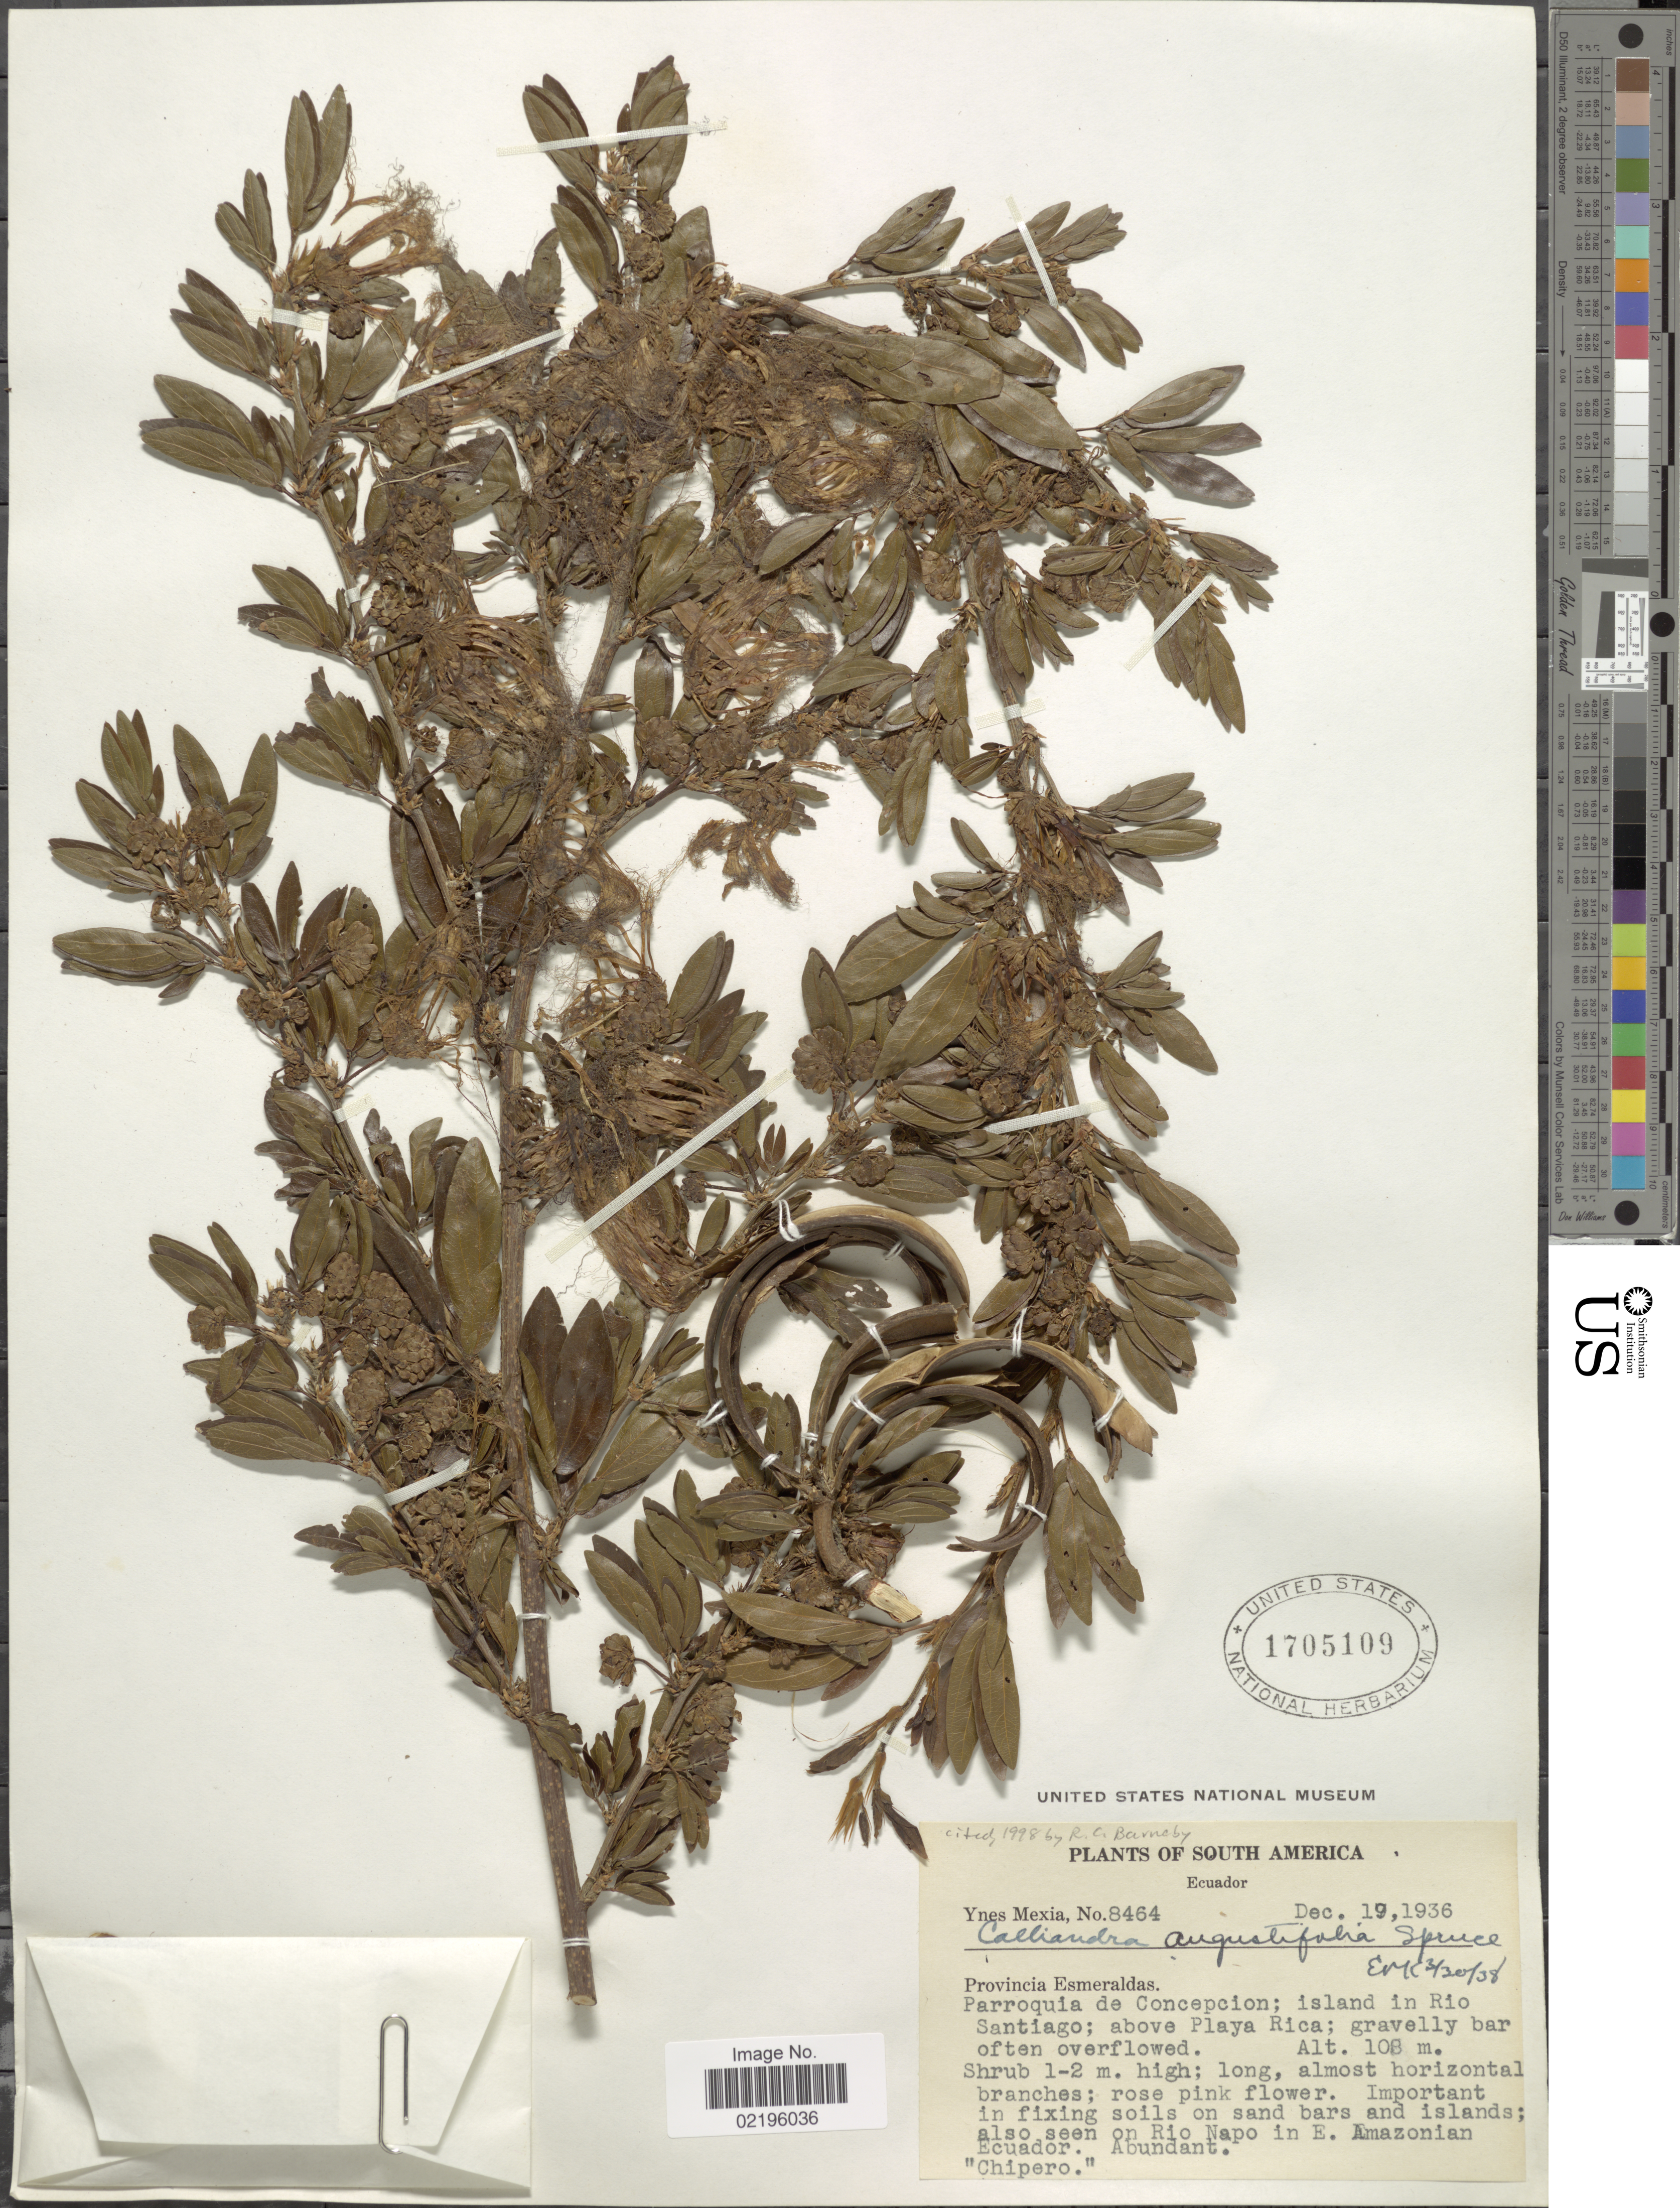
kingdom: Plantae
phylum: Tracheophyta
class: Magnoliopsida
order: Fabales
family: Fabaceae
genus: Calliandra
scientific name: Calliandra angustifolia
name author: Spruce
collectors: Y. Mexia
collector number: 8464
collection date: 1936-12-19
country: Ecuador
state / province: Esmeraldas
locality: Provincia Esmeraldas. Parroquia de Concepcion; island in Rio Santiago; above Playa Rica; gravelly bar often overflowed.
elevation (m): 108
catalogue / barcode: US 1705109